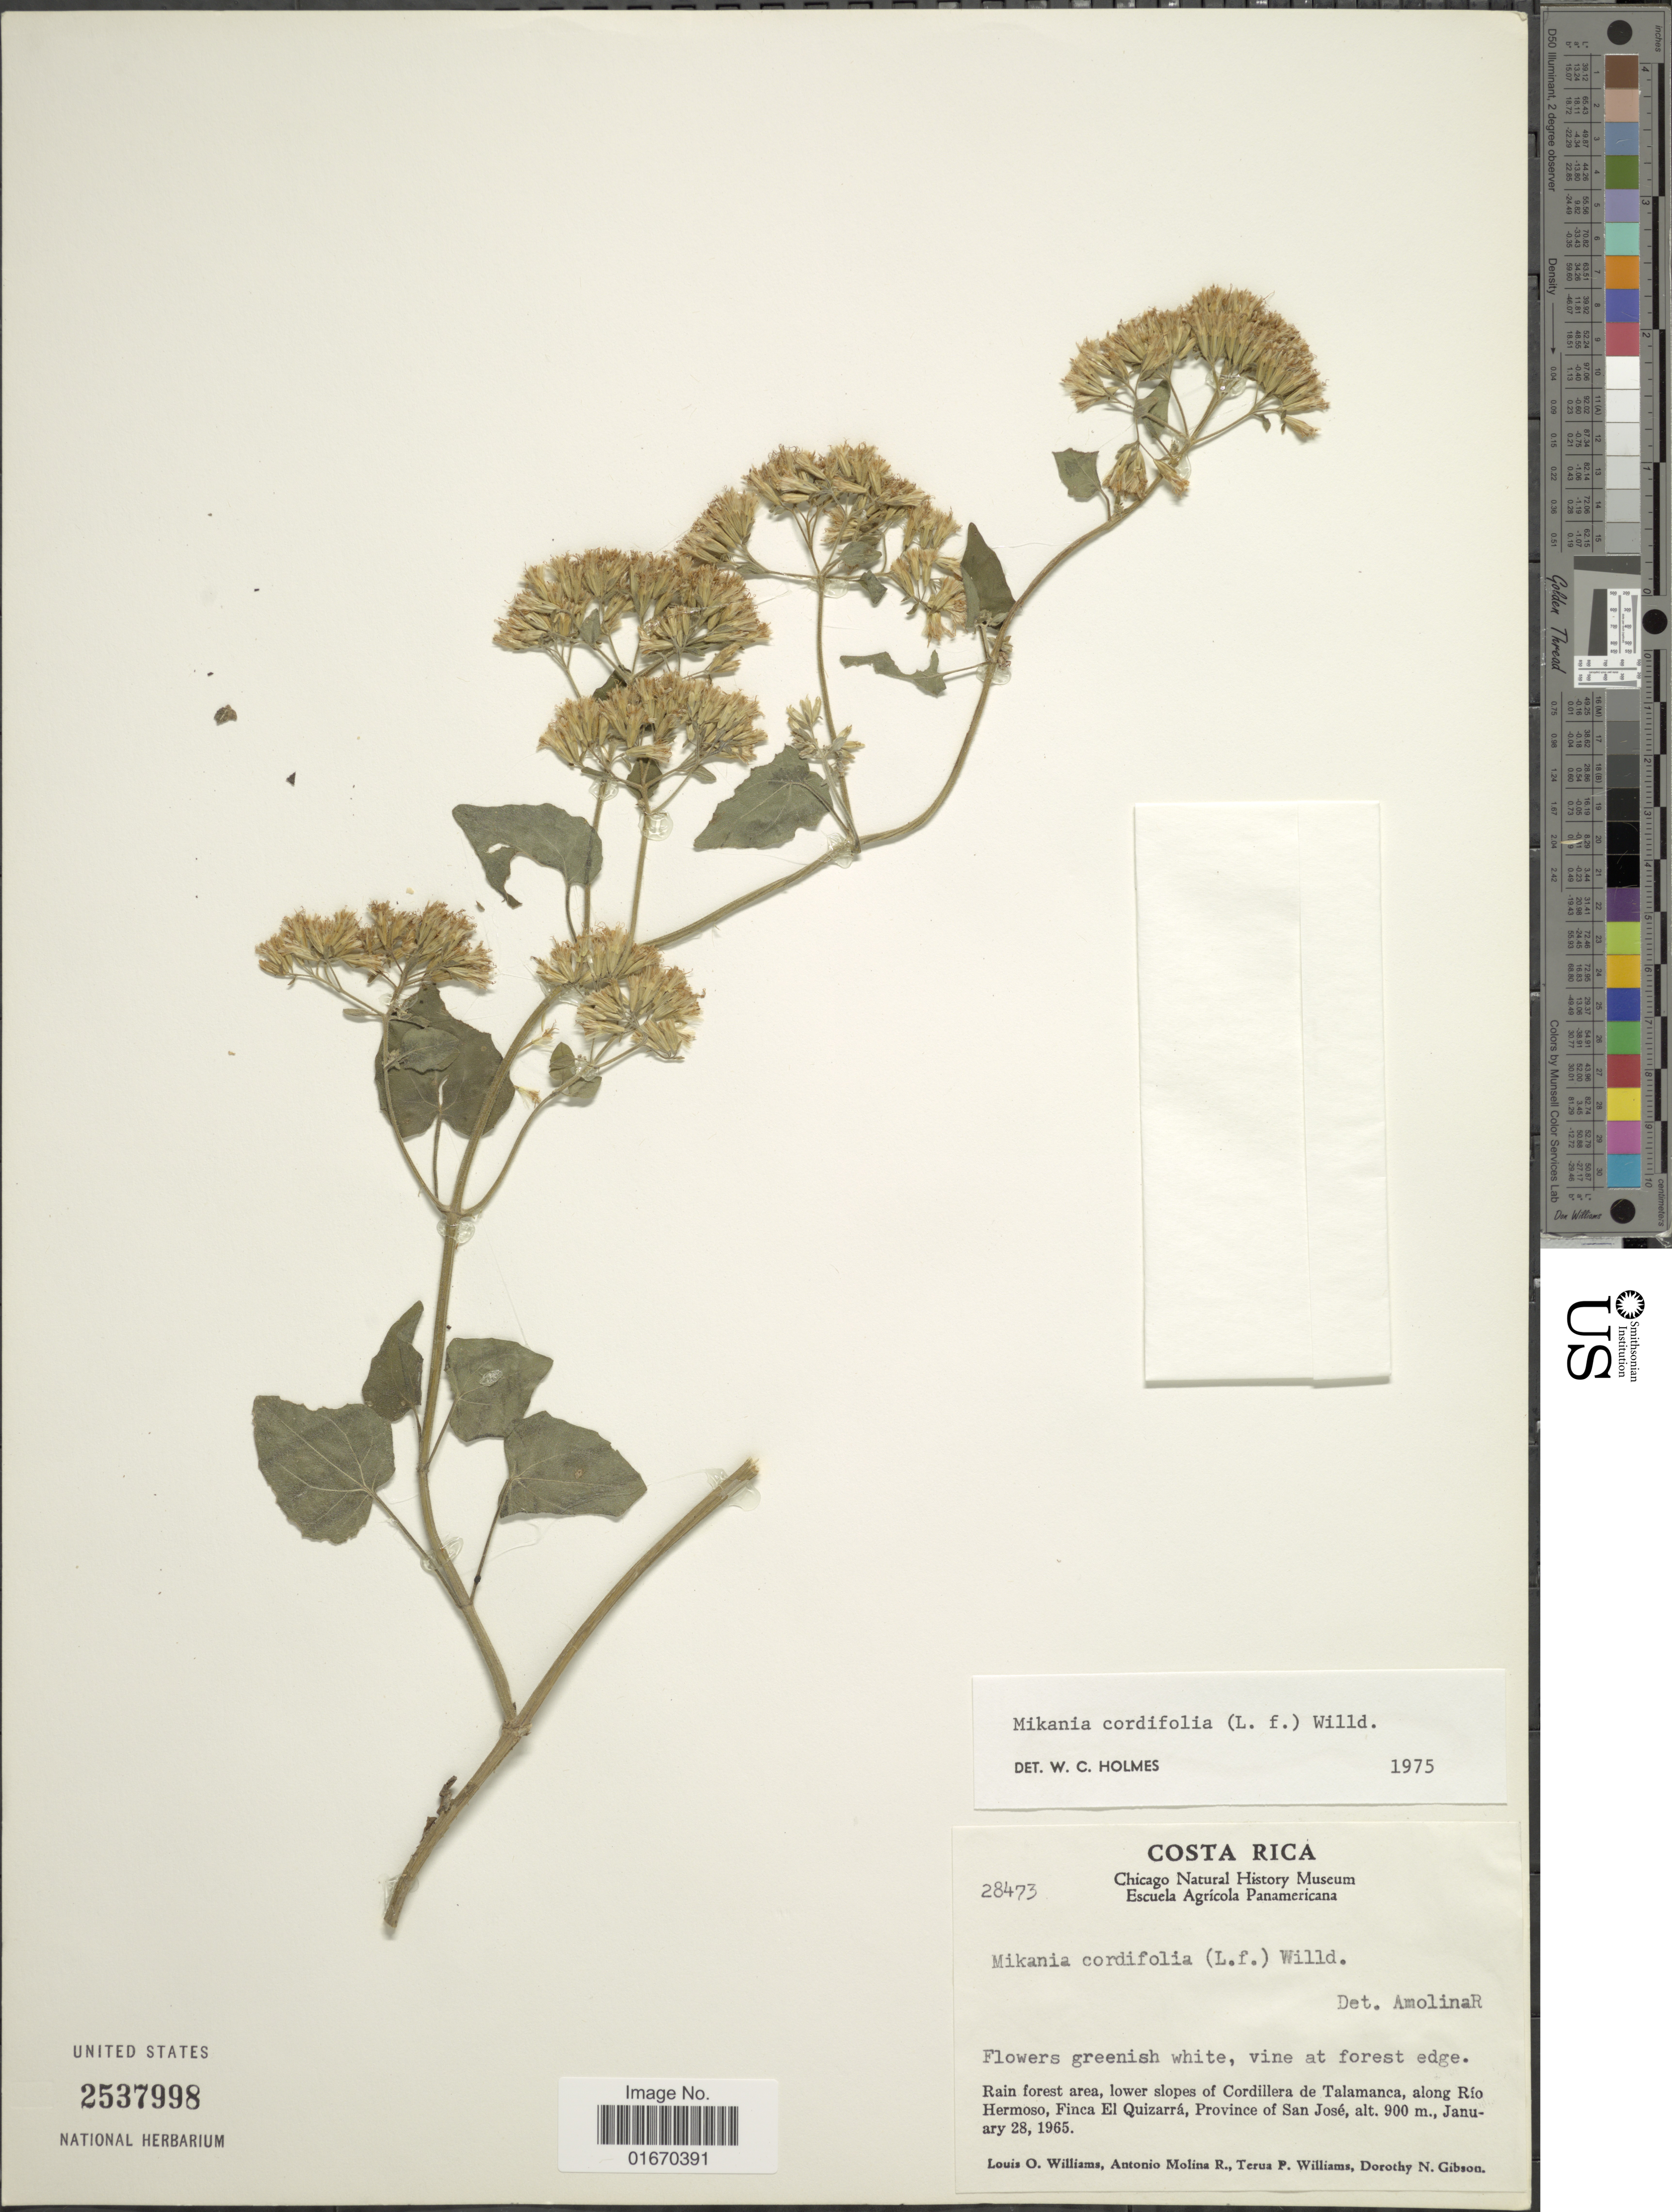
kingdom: Plantae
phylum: Tracheophyta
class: Magnoliopsida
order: Asterales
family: Asteraceae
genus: Mikania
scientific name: Mikania cordifolia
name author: Kunth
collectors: L. O. Williams, A. Molina R., T. P. Williams & D. N. Gibson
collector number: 28473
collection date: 1965-01-28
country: Costa Rica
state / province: San José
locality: Slopes of Cordillera dwe Talamanca, along Rio Hermoso, Finca El Quizarra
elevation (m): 900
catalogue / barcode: US 2537998